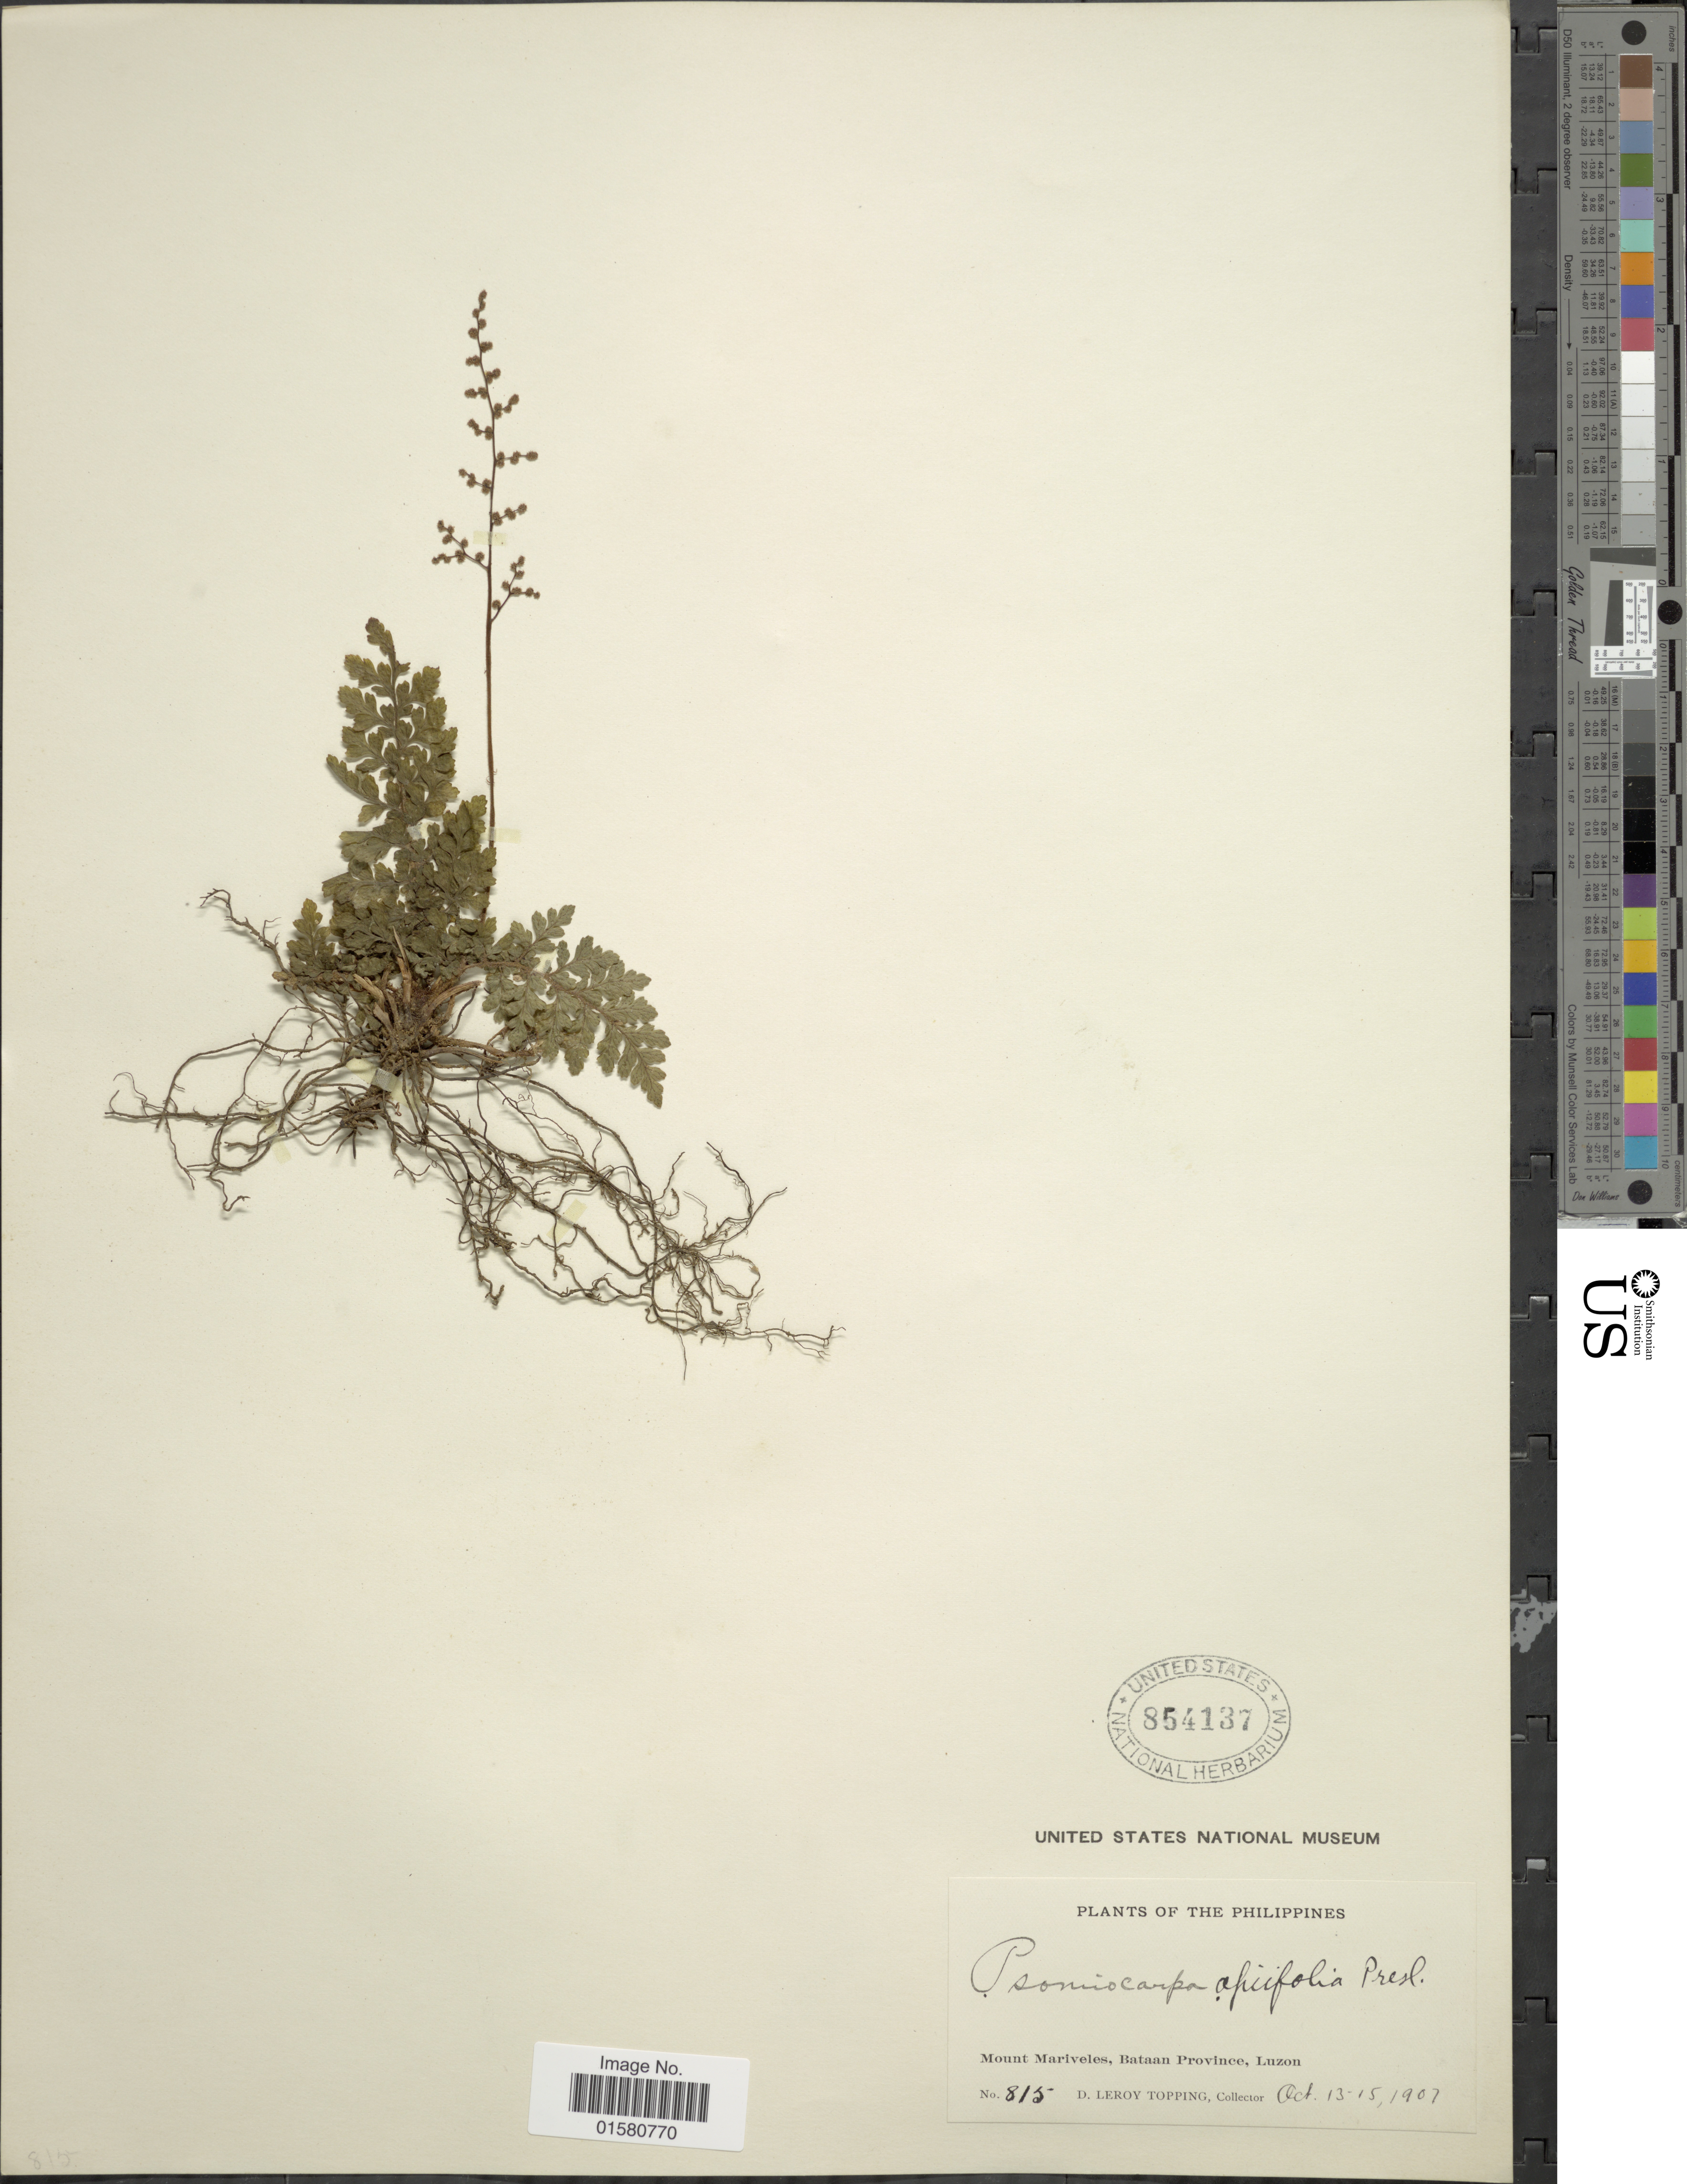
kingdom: Plantae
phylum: Tracheophyta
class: Polypodiopsida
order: Polypodiales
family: Tectariaceae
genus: Tectaria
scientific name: Tectaria apiifolia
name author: (Schkuhr) Copel.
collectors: D. L. Topping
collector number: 815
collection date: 1907-10-13/1907-10-15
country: Philippines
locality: Mount Mariveles, Bataan Province, Luzon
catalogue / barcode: US 854137